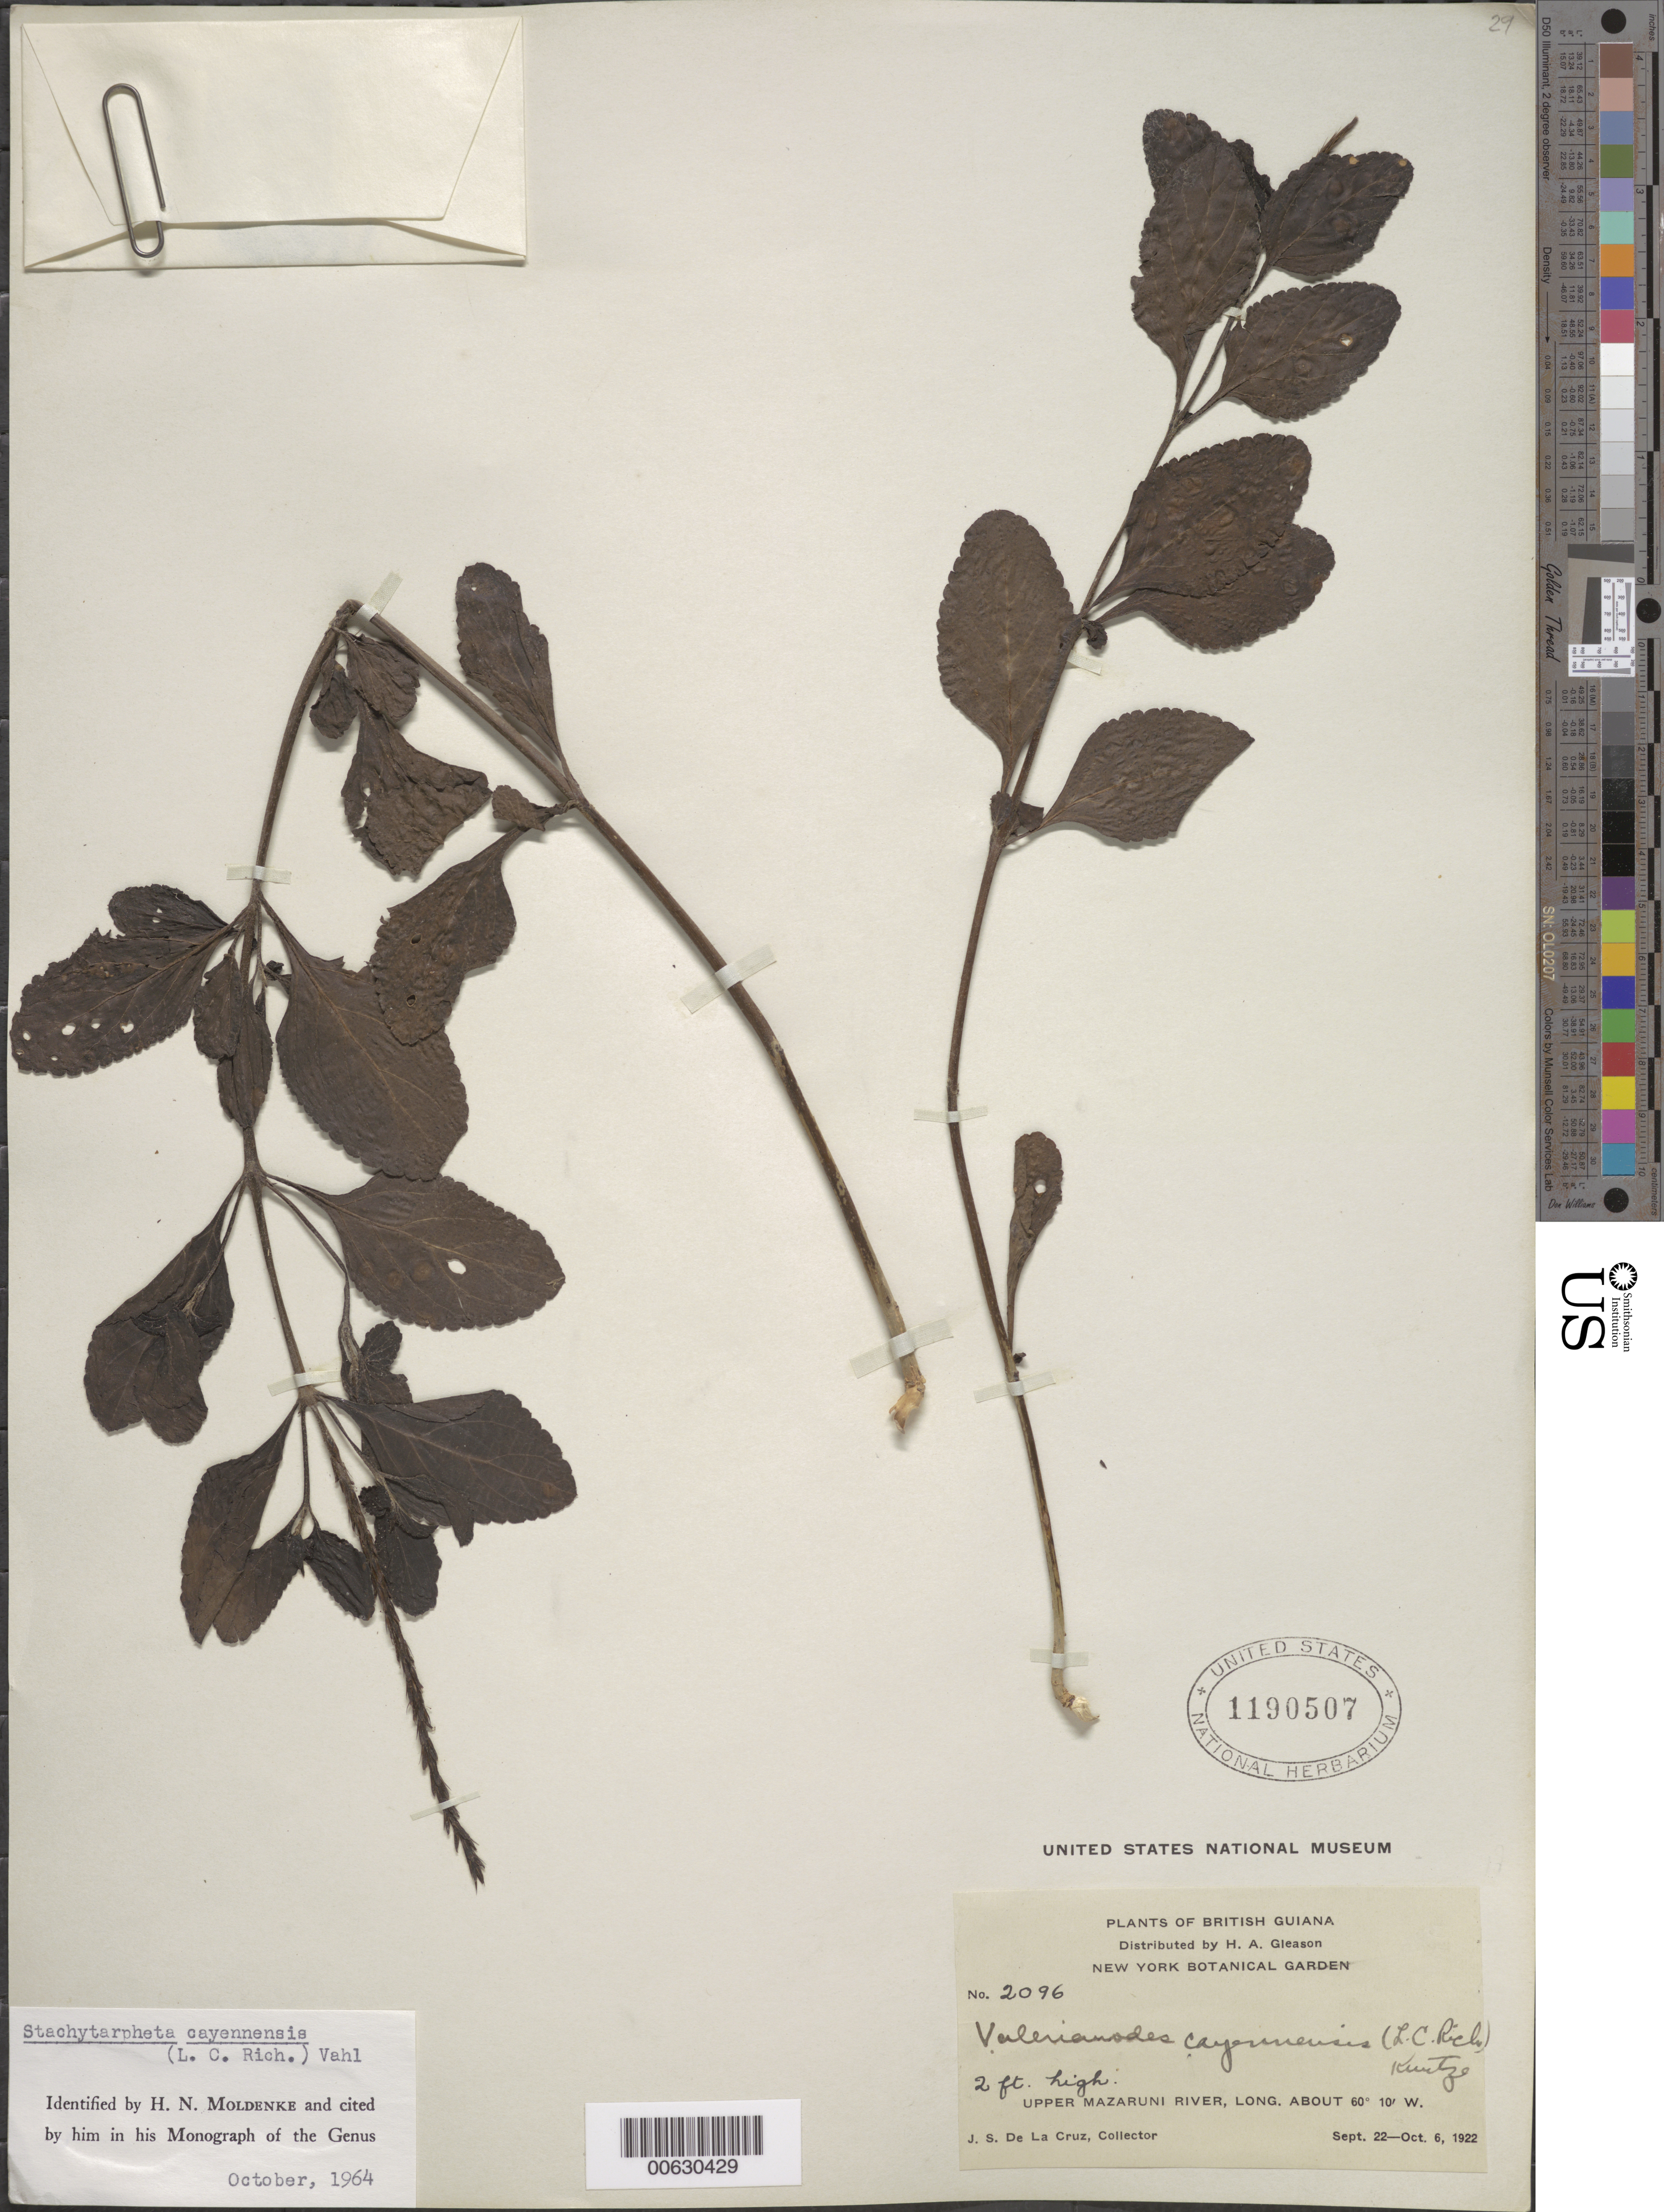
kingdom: Plantae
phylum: Tracheophyta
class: Magnoliopsida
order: Lamiales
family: Verbenaceae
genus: Stachytarpheta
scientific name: Stachytarpheta cayennensis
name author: (Rich.) Vahl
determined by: Moldenke, H. N.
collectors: J. S. de la Cruz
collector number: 2096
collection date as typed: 22-Sep-22 to 6-Oct-22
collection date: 1922-09-22/1922-10-06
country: Guyana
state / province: Cuyuni-Mazaruni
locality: Upper Mazaruni R.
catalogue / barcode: US 1190507